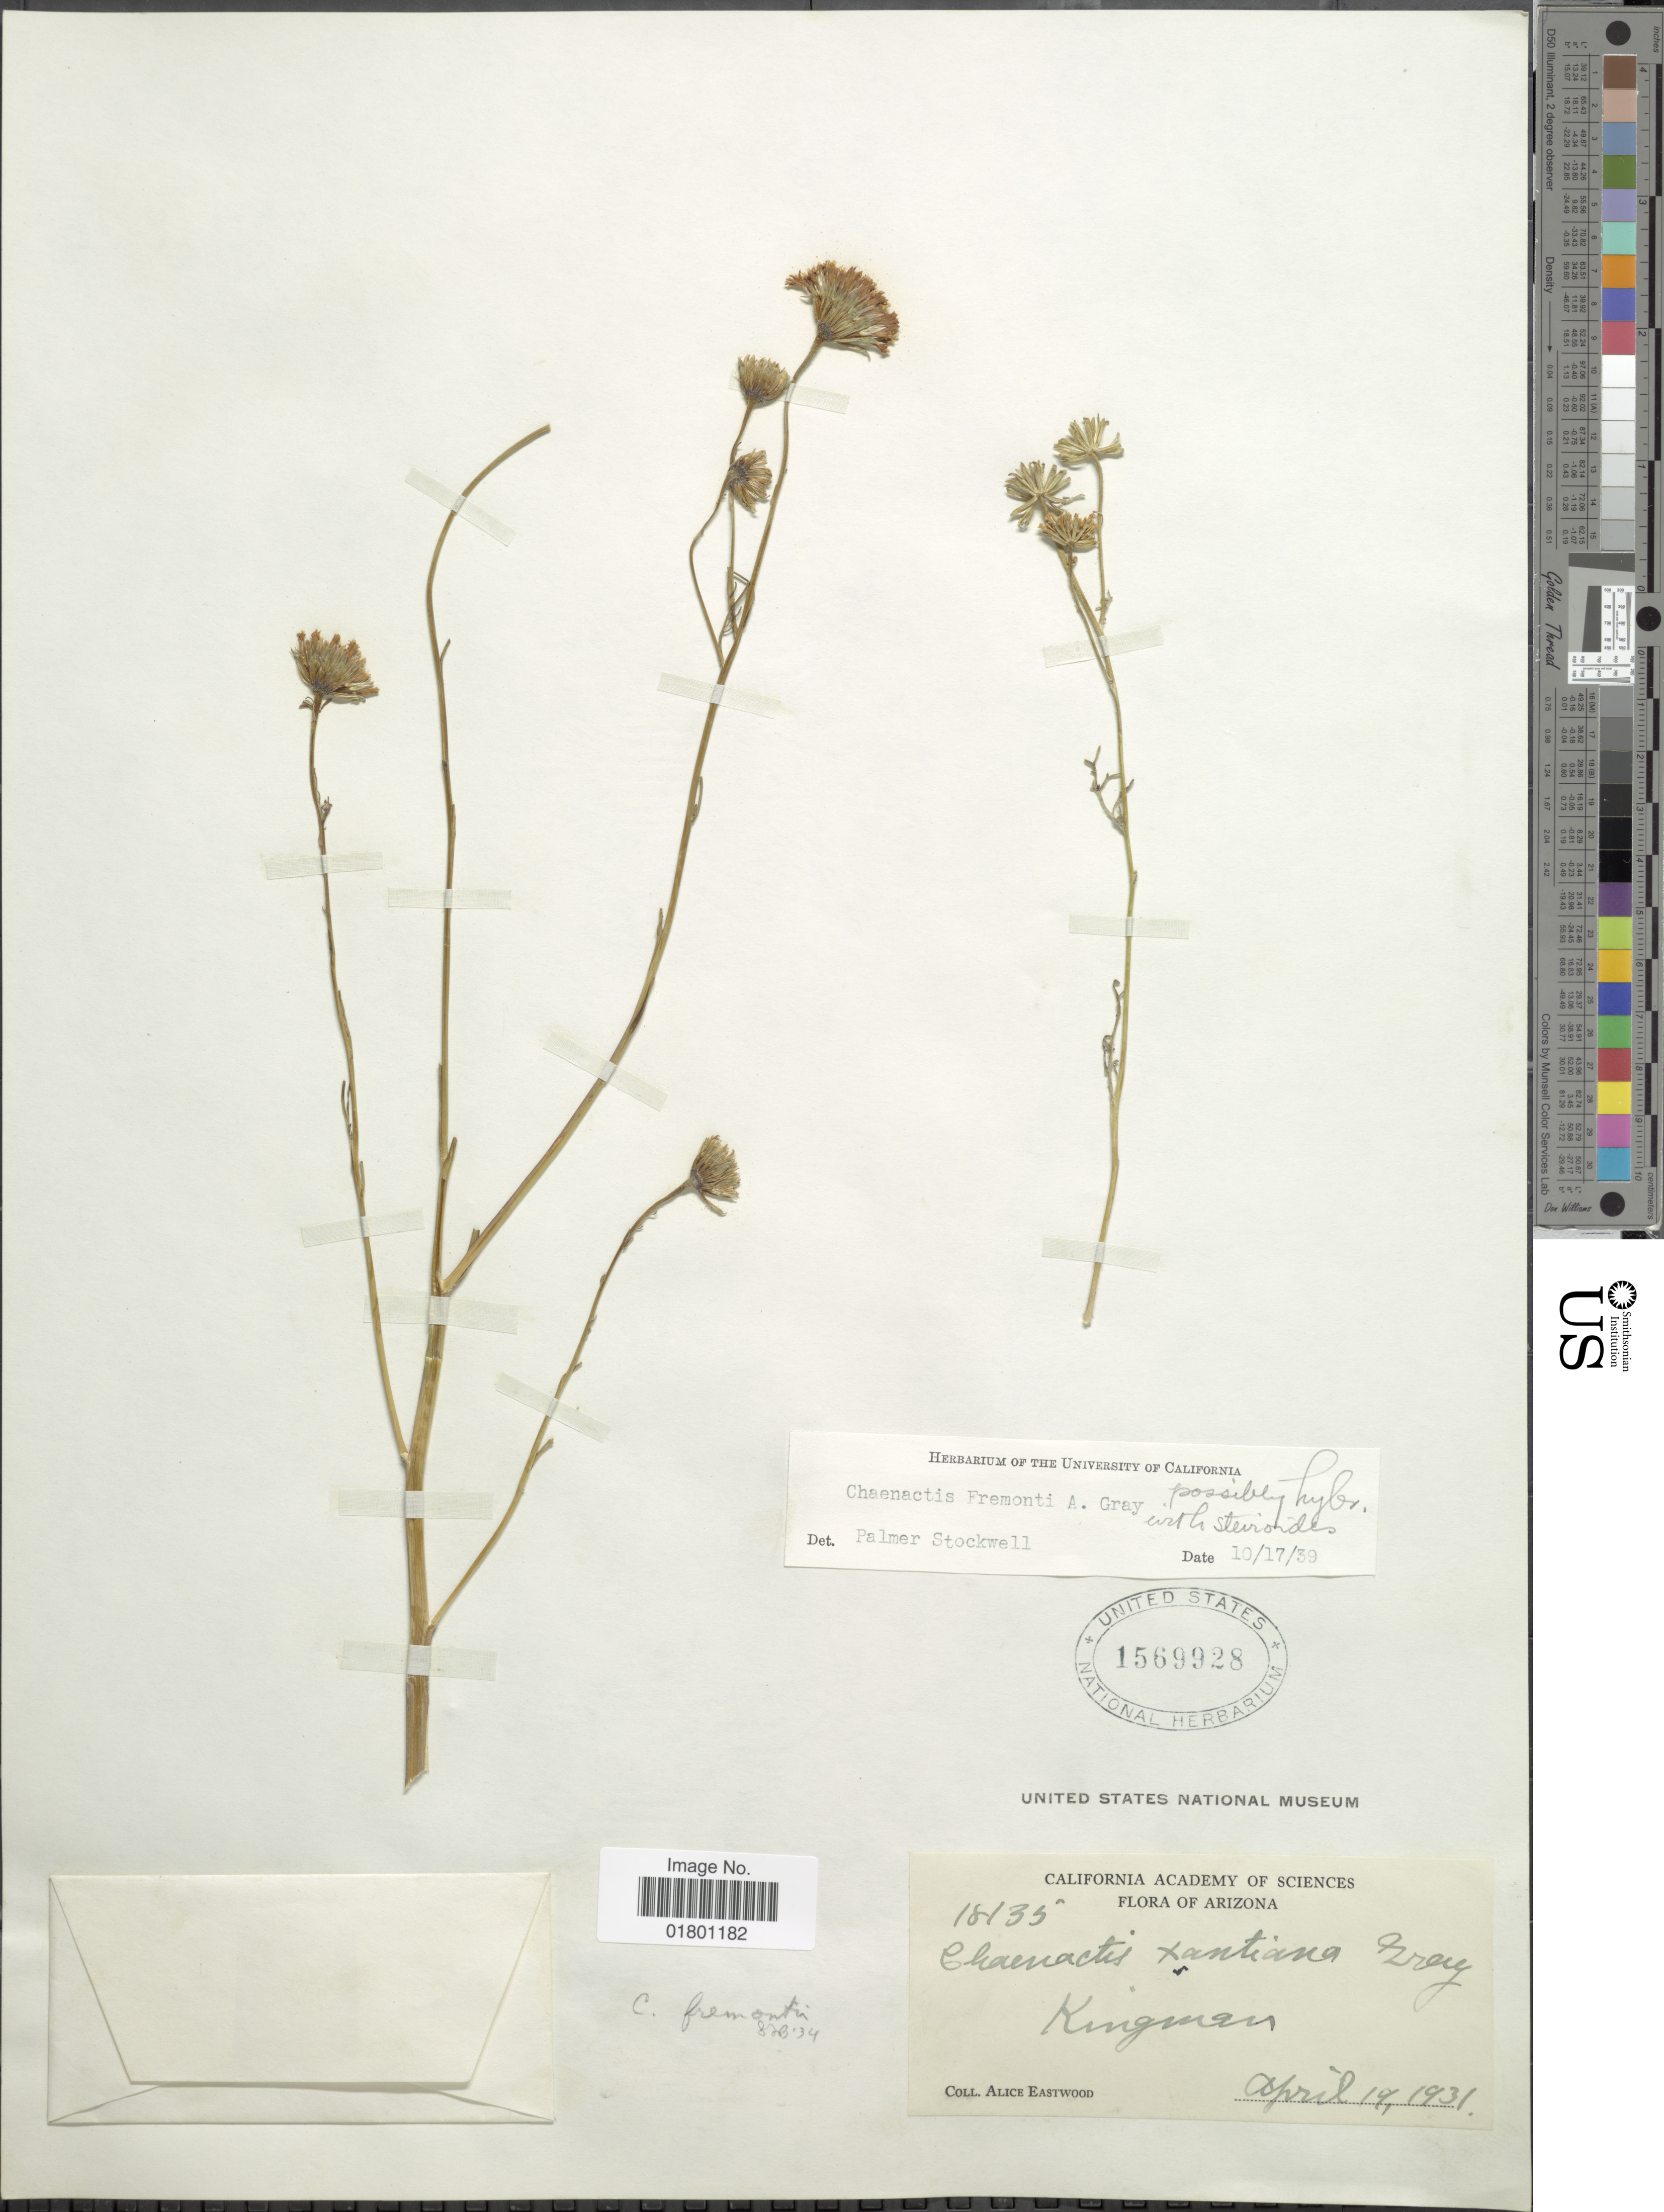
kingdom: Plantae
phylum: Tracheophyta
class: Magnoliopsida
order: Asterales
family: Asteraceae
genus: Chaenactis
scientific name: Chaenactis fremontii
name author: A. Gray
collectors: A. Eastwood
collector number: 18135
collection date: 1931-04-19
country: United States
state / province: Arizona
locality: Kingman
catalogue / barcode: US 1569928